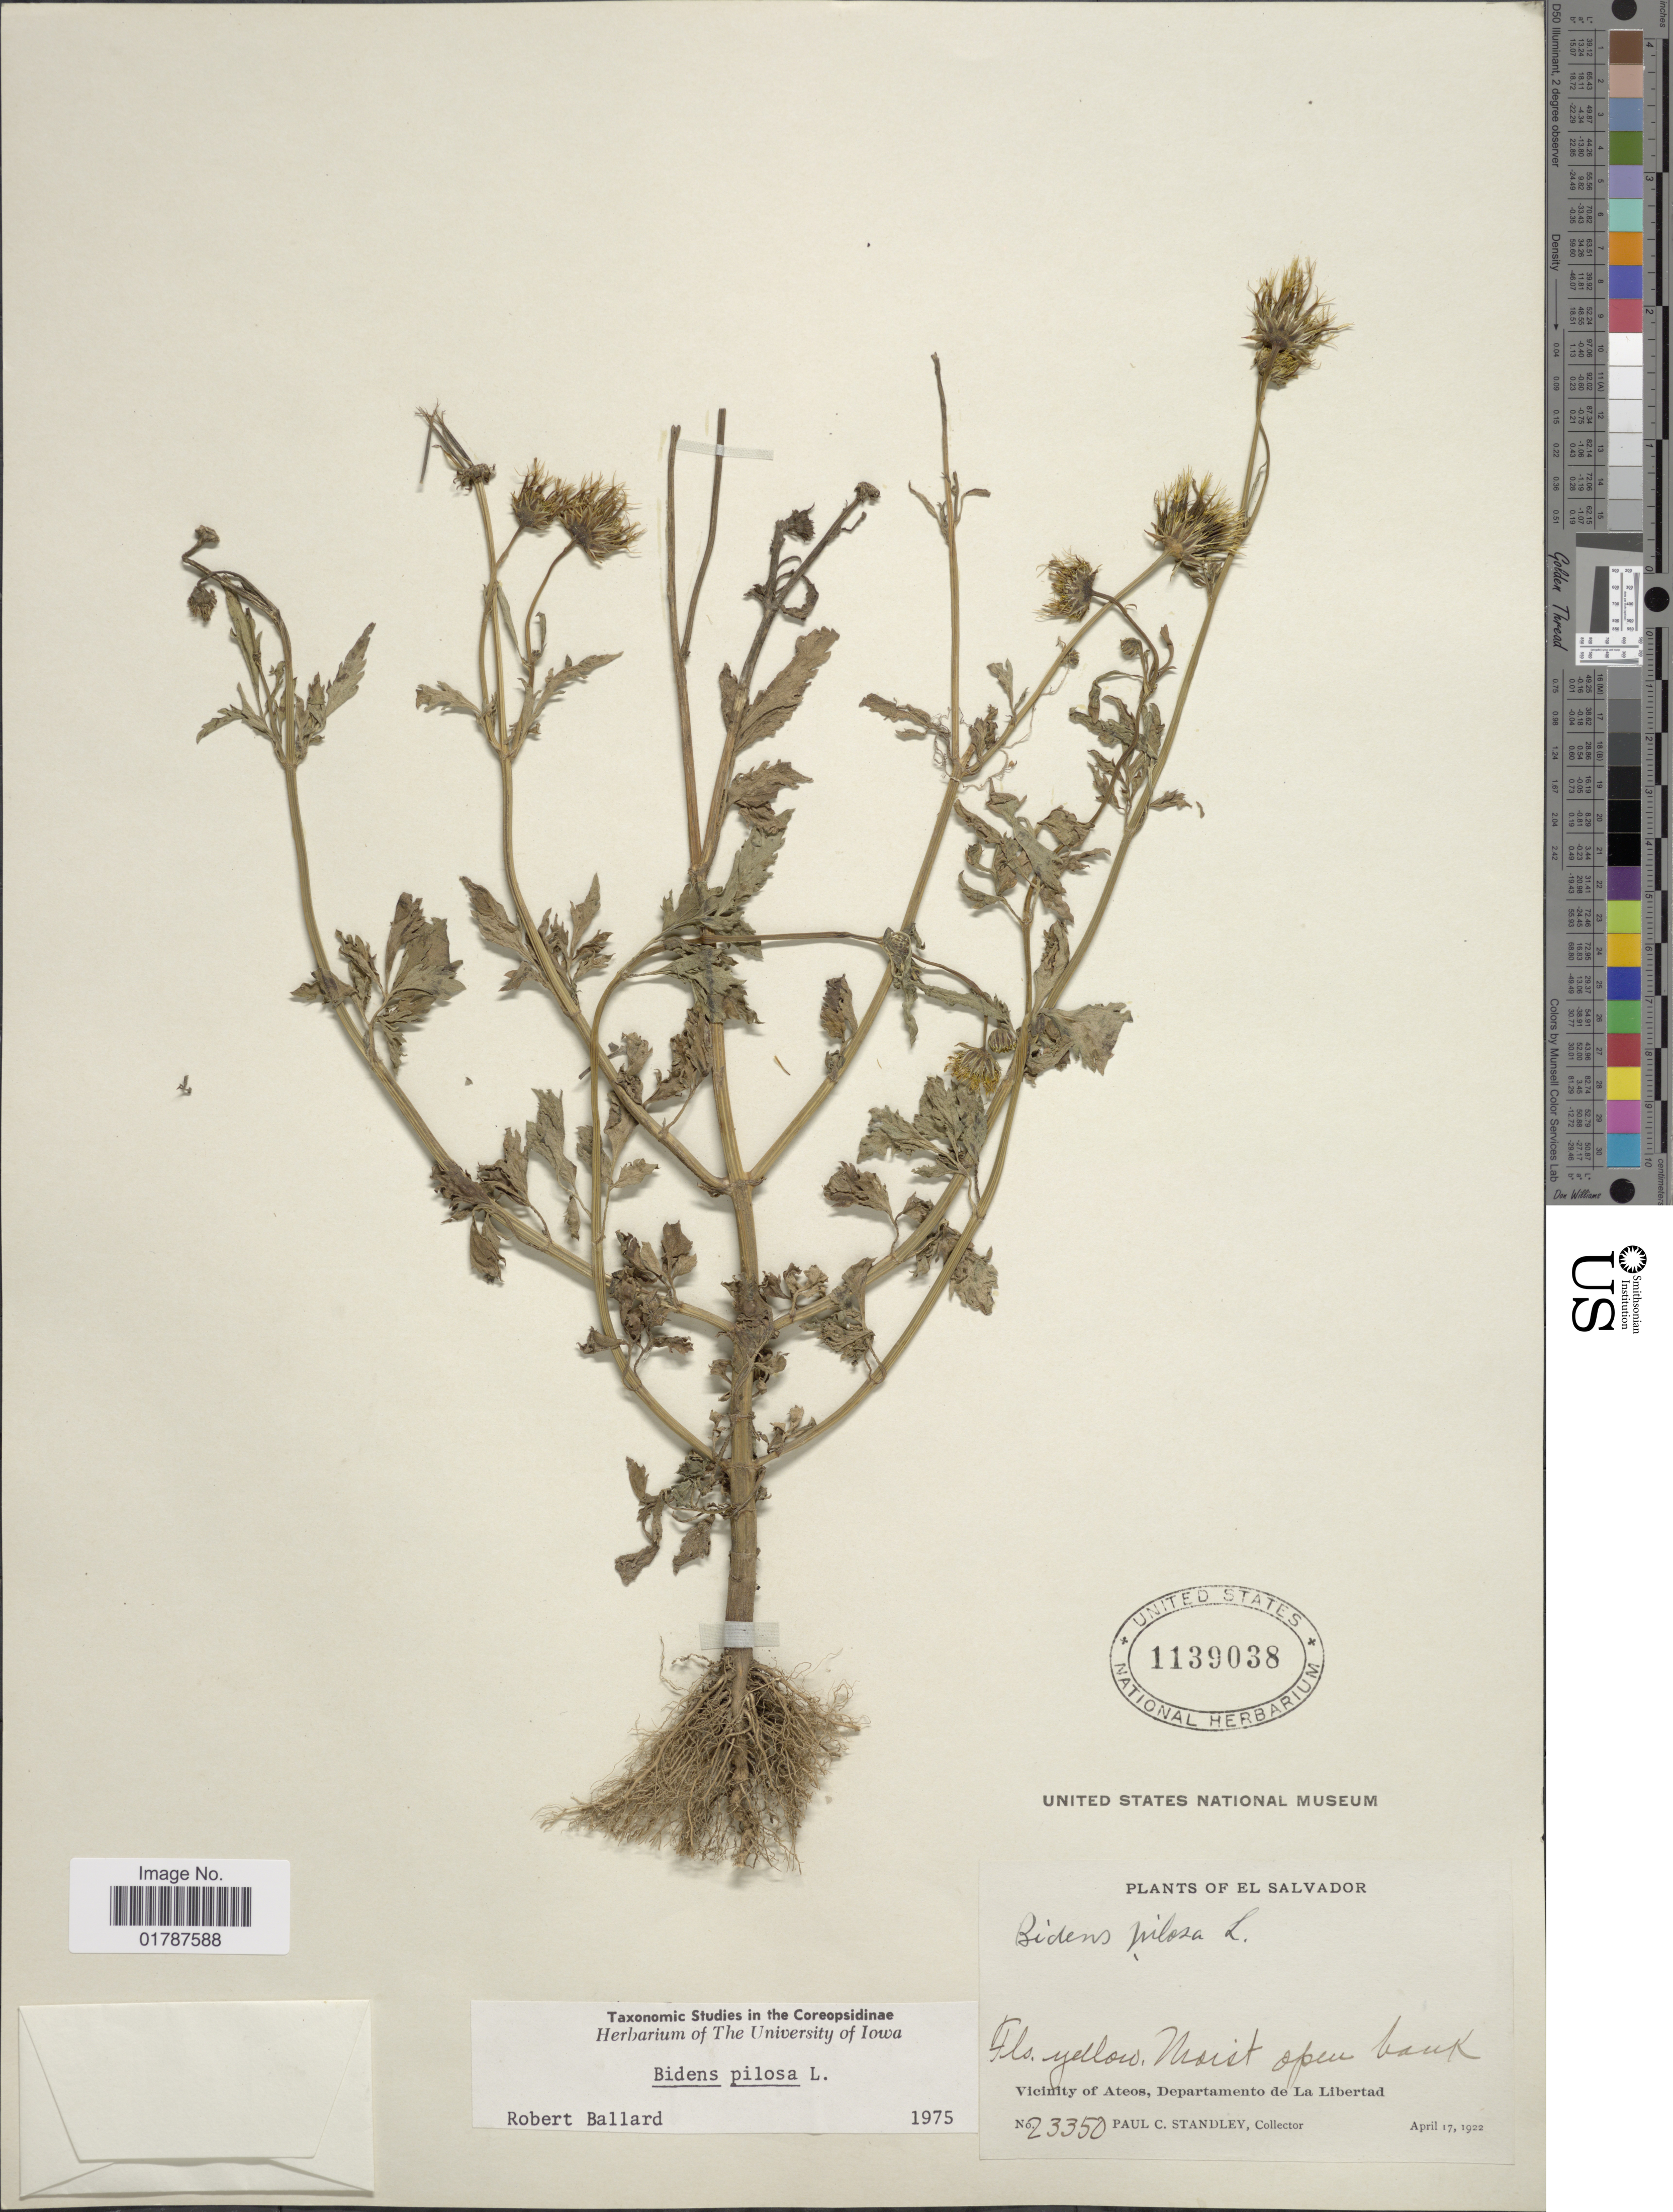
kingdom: Plantae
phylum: Tracheophyta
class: Magnoliopsida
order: Asterales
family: Asteraceae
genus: Bidens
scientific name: Bidens pilosa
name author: L.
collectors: P. C. Standley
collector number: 23350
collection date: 1922-04-17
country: El Salvador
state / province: La Libertad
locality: Moist open bank, Vicinity of Ateos, Departamento de La Libertad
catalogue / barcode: US 1139038